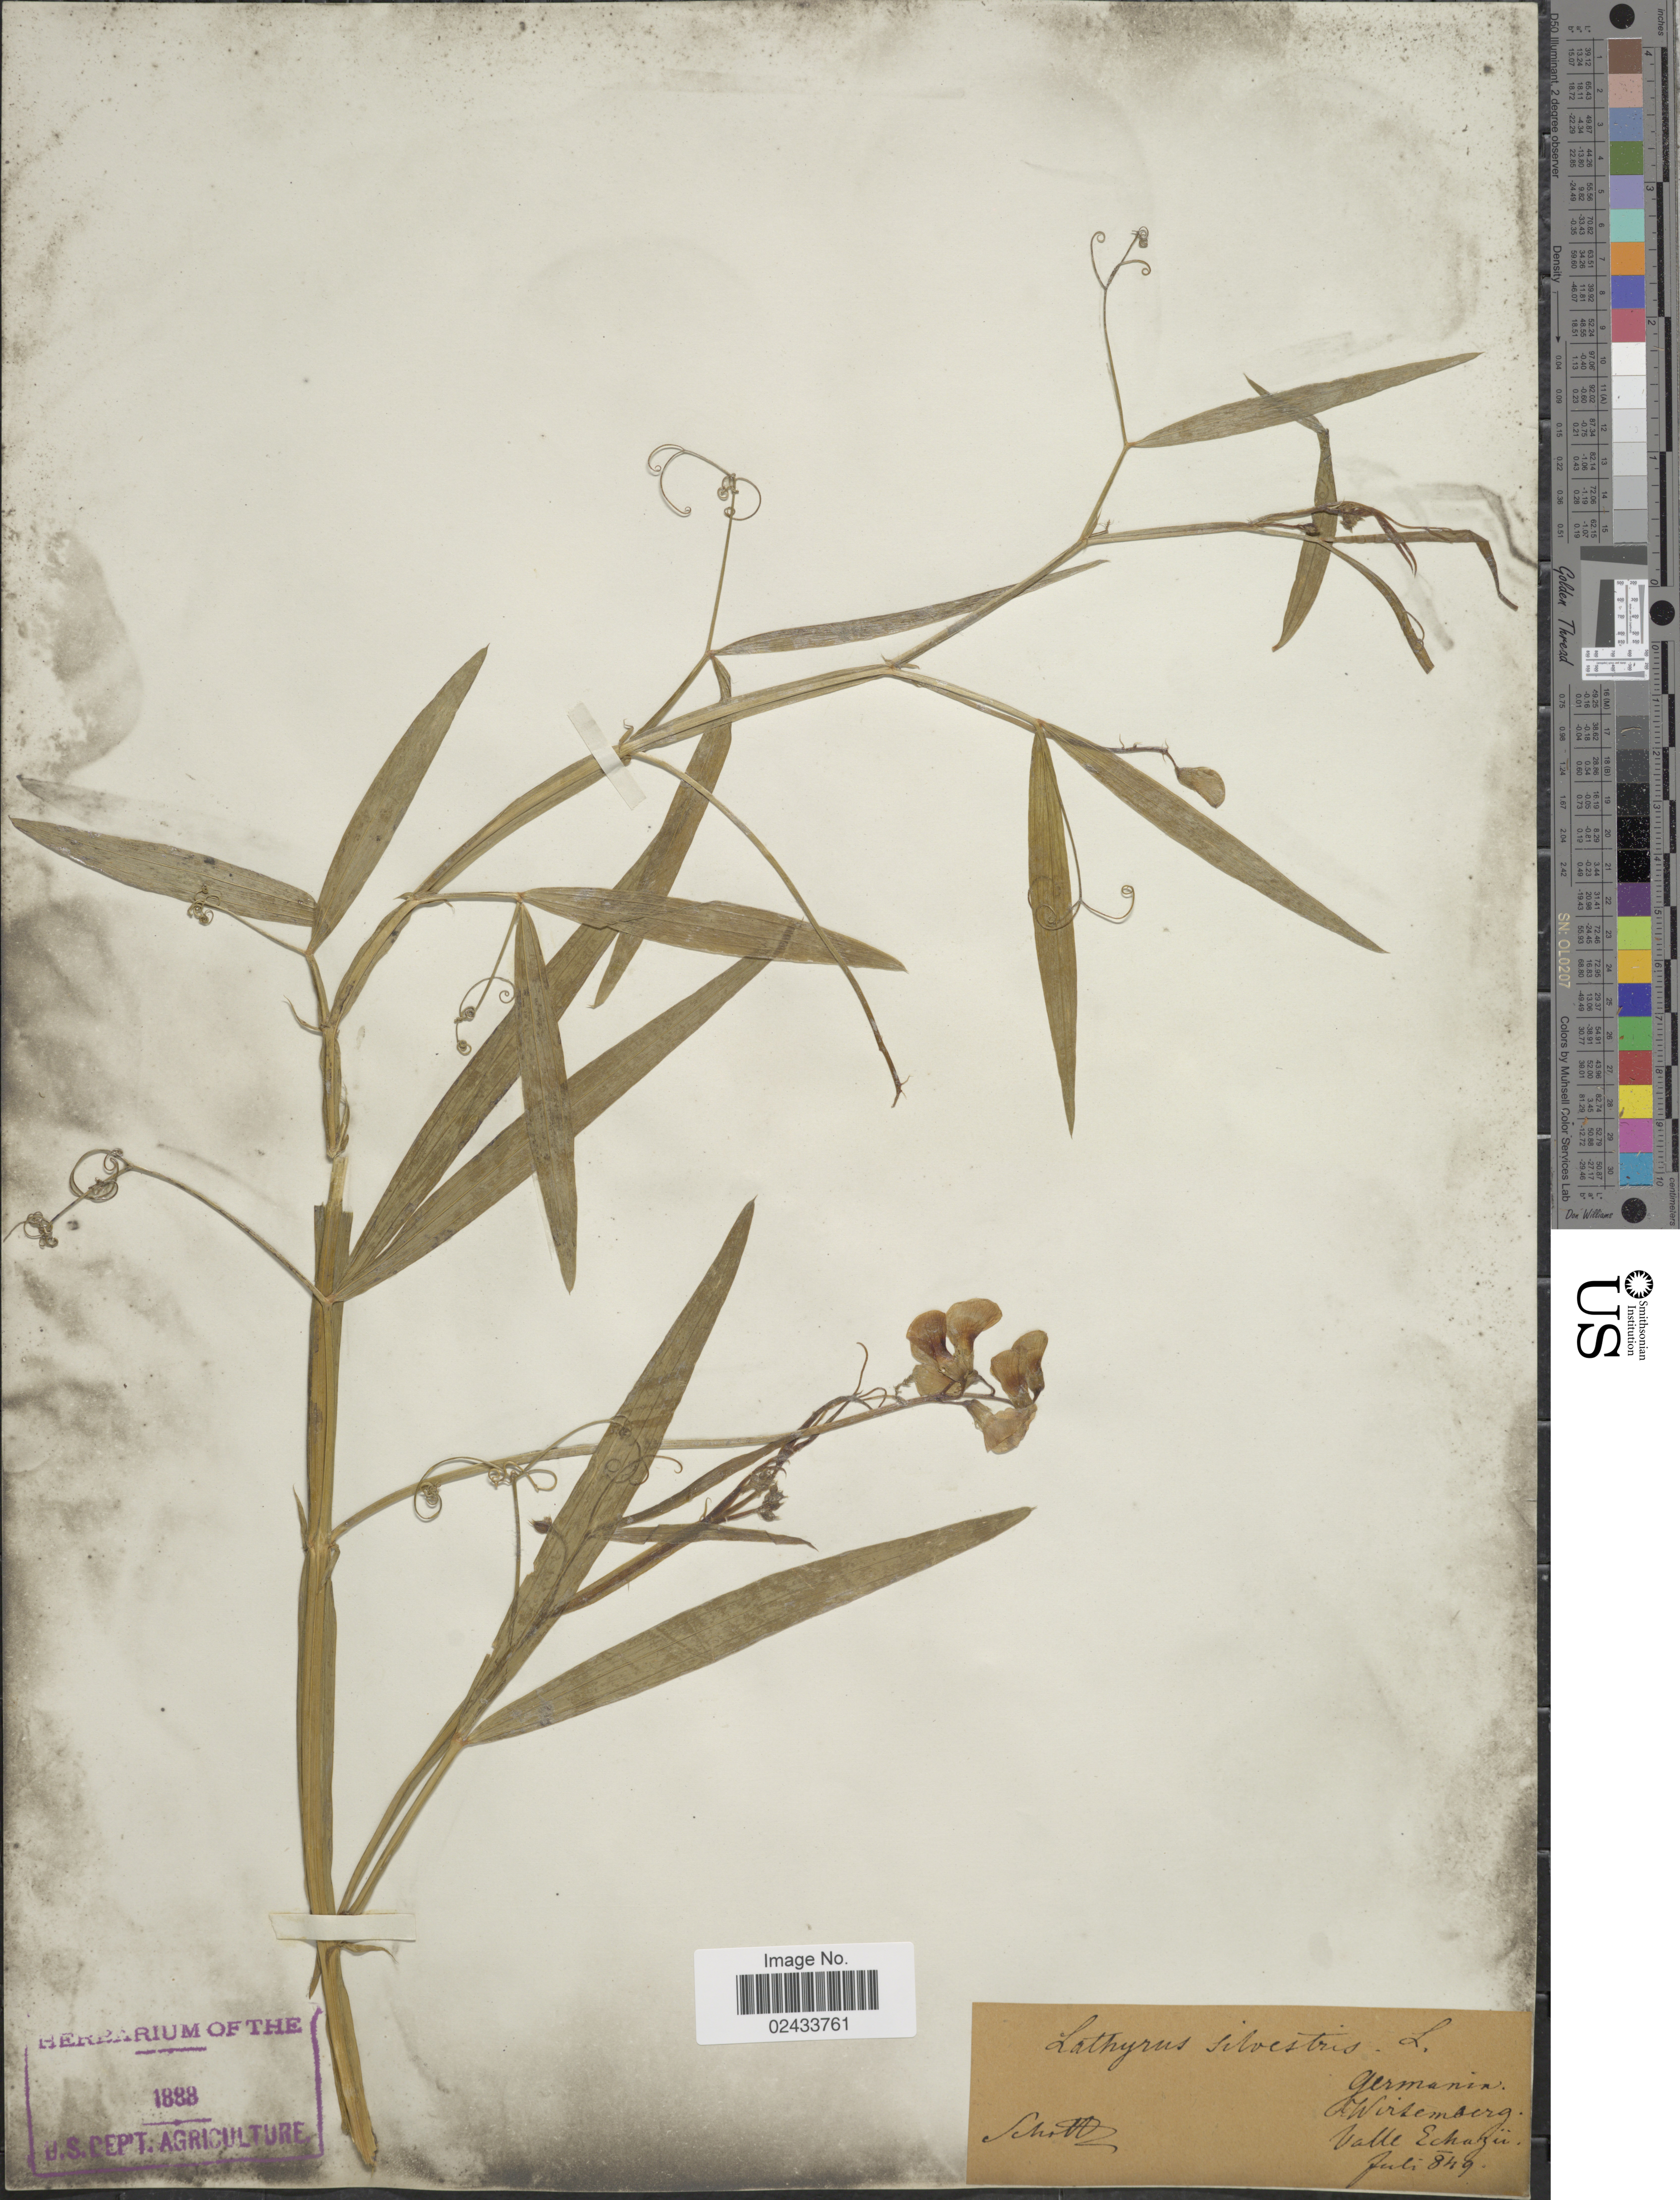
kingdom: Plantae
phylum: Tracheophyta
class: Magnoliopsida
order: Fabales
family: Fabaceae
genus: Lathyrus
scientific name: Lathyrus sylvestris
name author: L.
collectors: Schott, --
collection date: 1849-07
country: Germany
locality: Germania, Wirtenberg, Valle Echazii